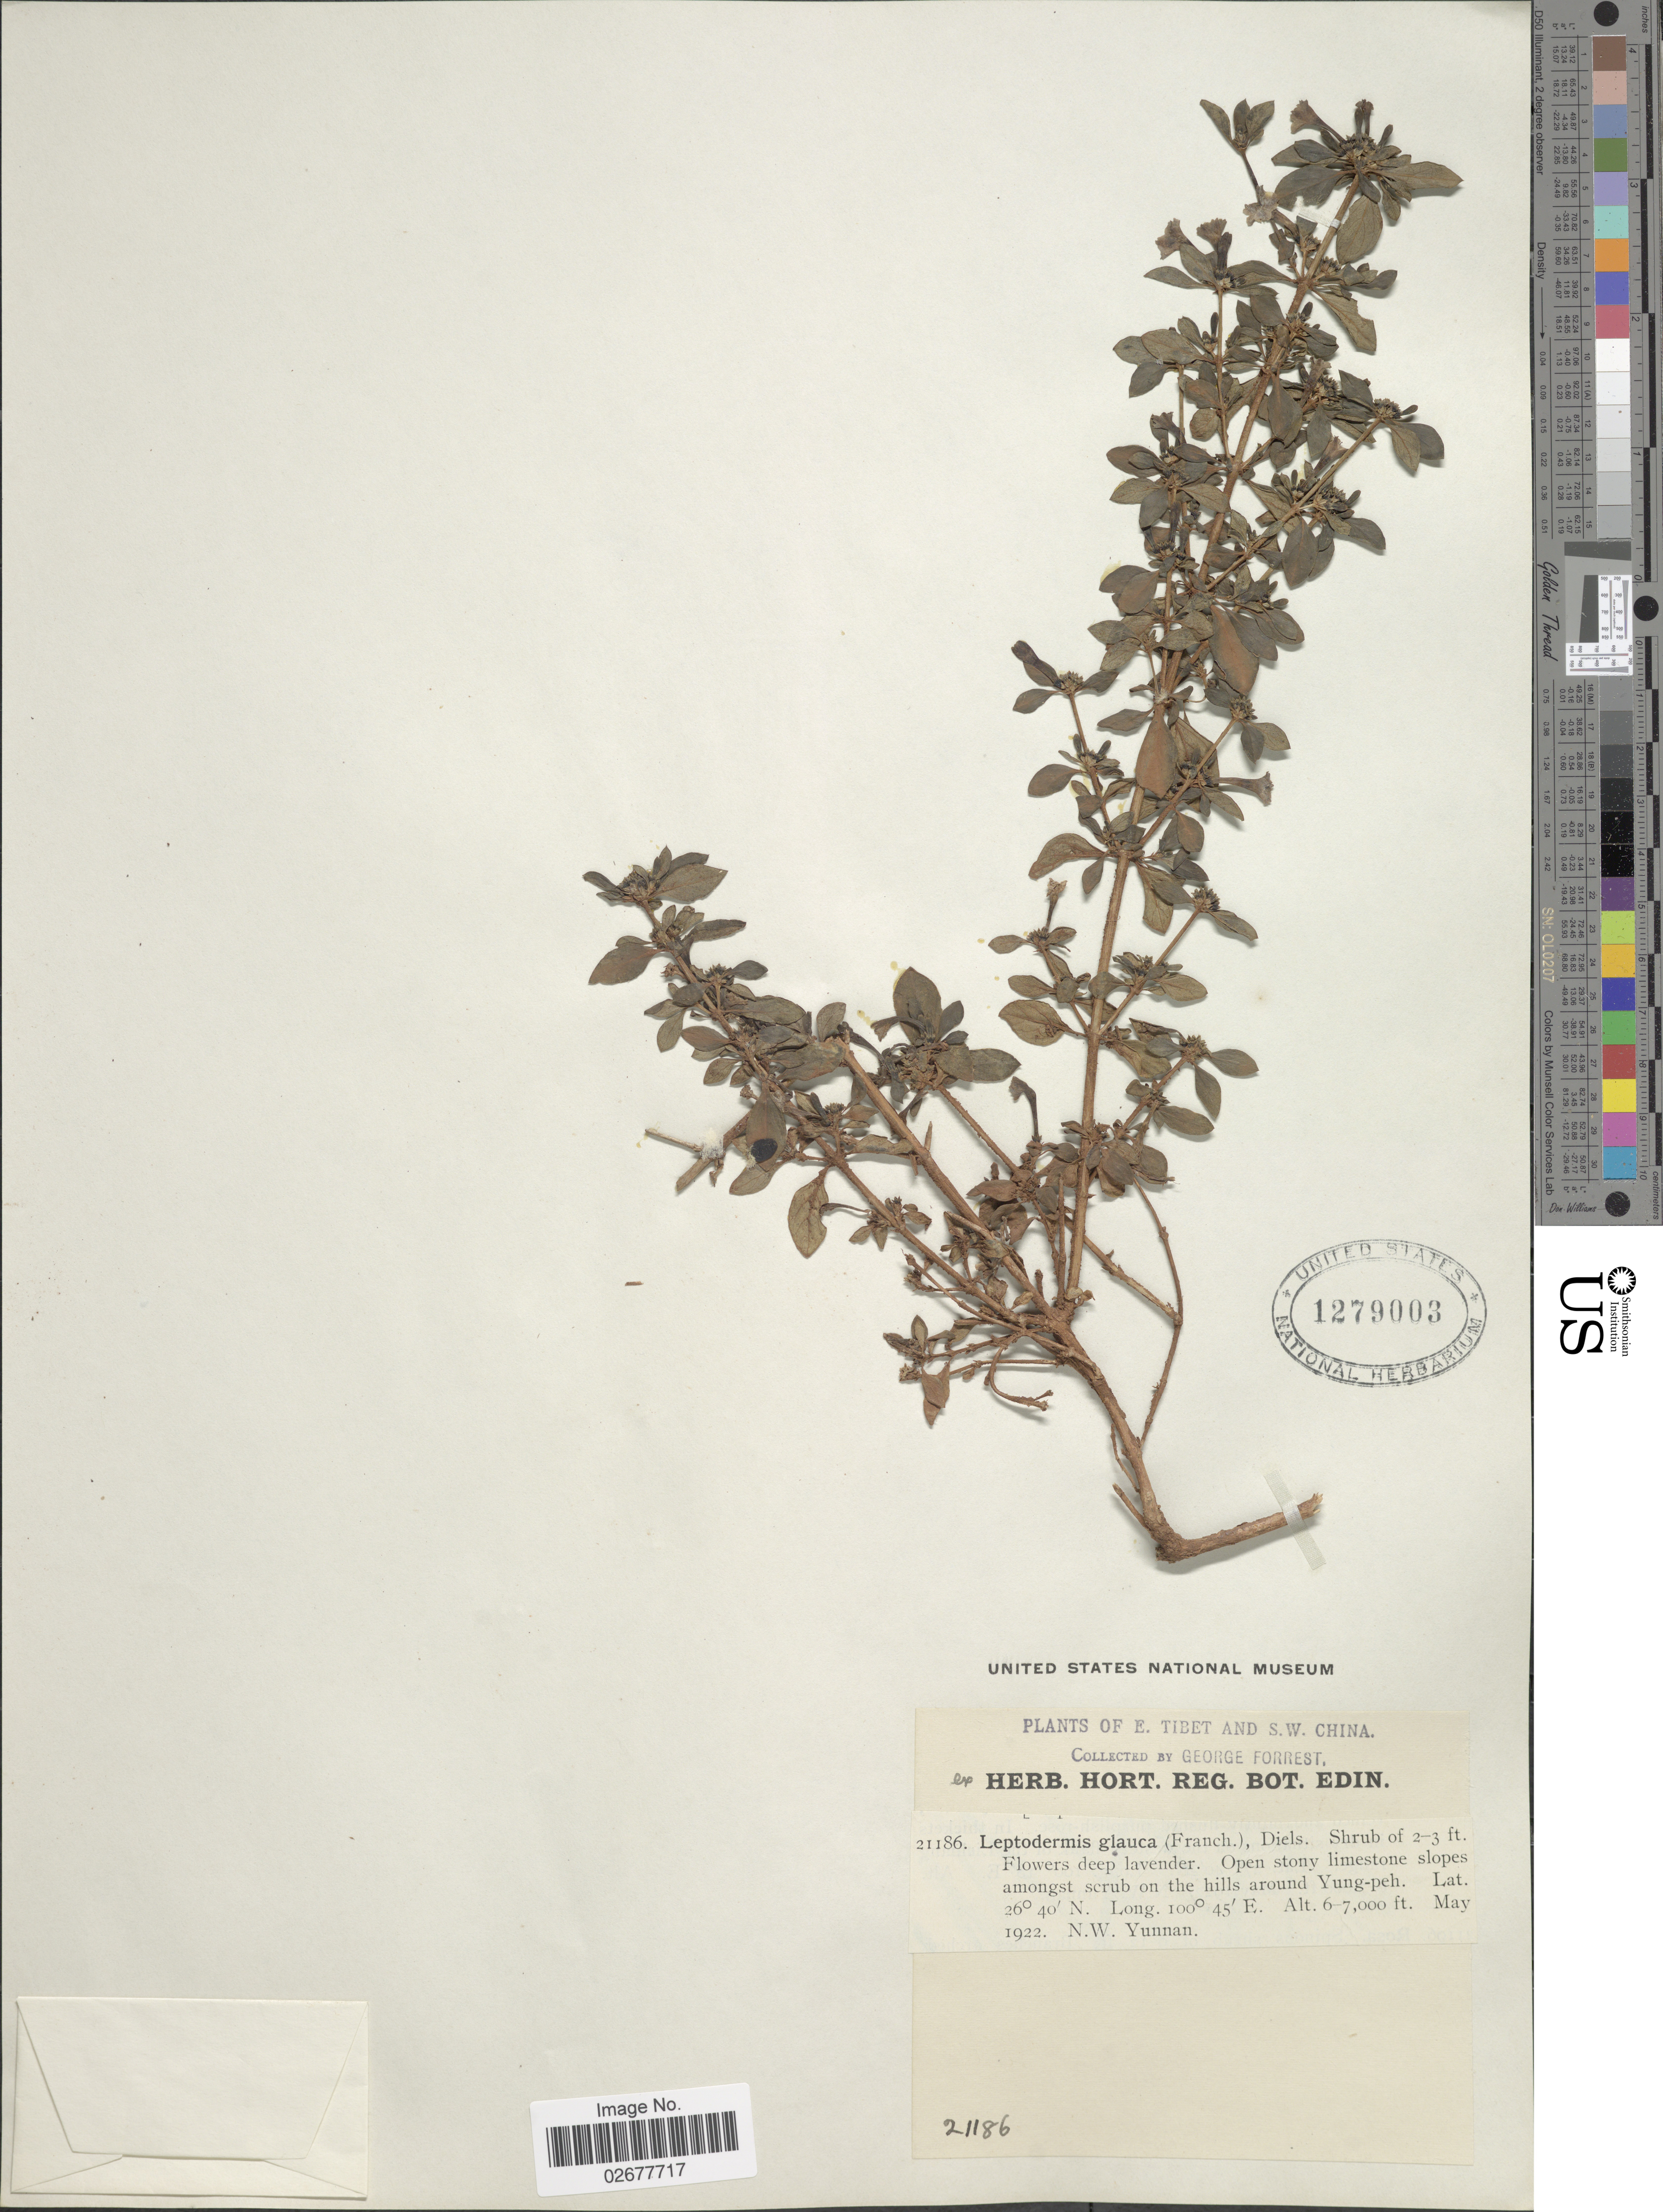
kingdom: Plantae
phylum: Tracheophyta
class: Magnoliopsida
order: Gentianales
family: Rubiaceae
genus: Leptodermis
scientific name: Leptodermis potanini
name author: Batalin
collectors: G. Forrest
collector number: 21186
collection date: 1922-05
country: China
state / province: Yunnan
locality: E. Tibet and S.W. China. On the hills around Yung-peh. N.W. Yunnan.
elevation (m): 1829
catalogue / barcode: US 12791003